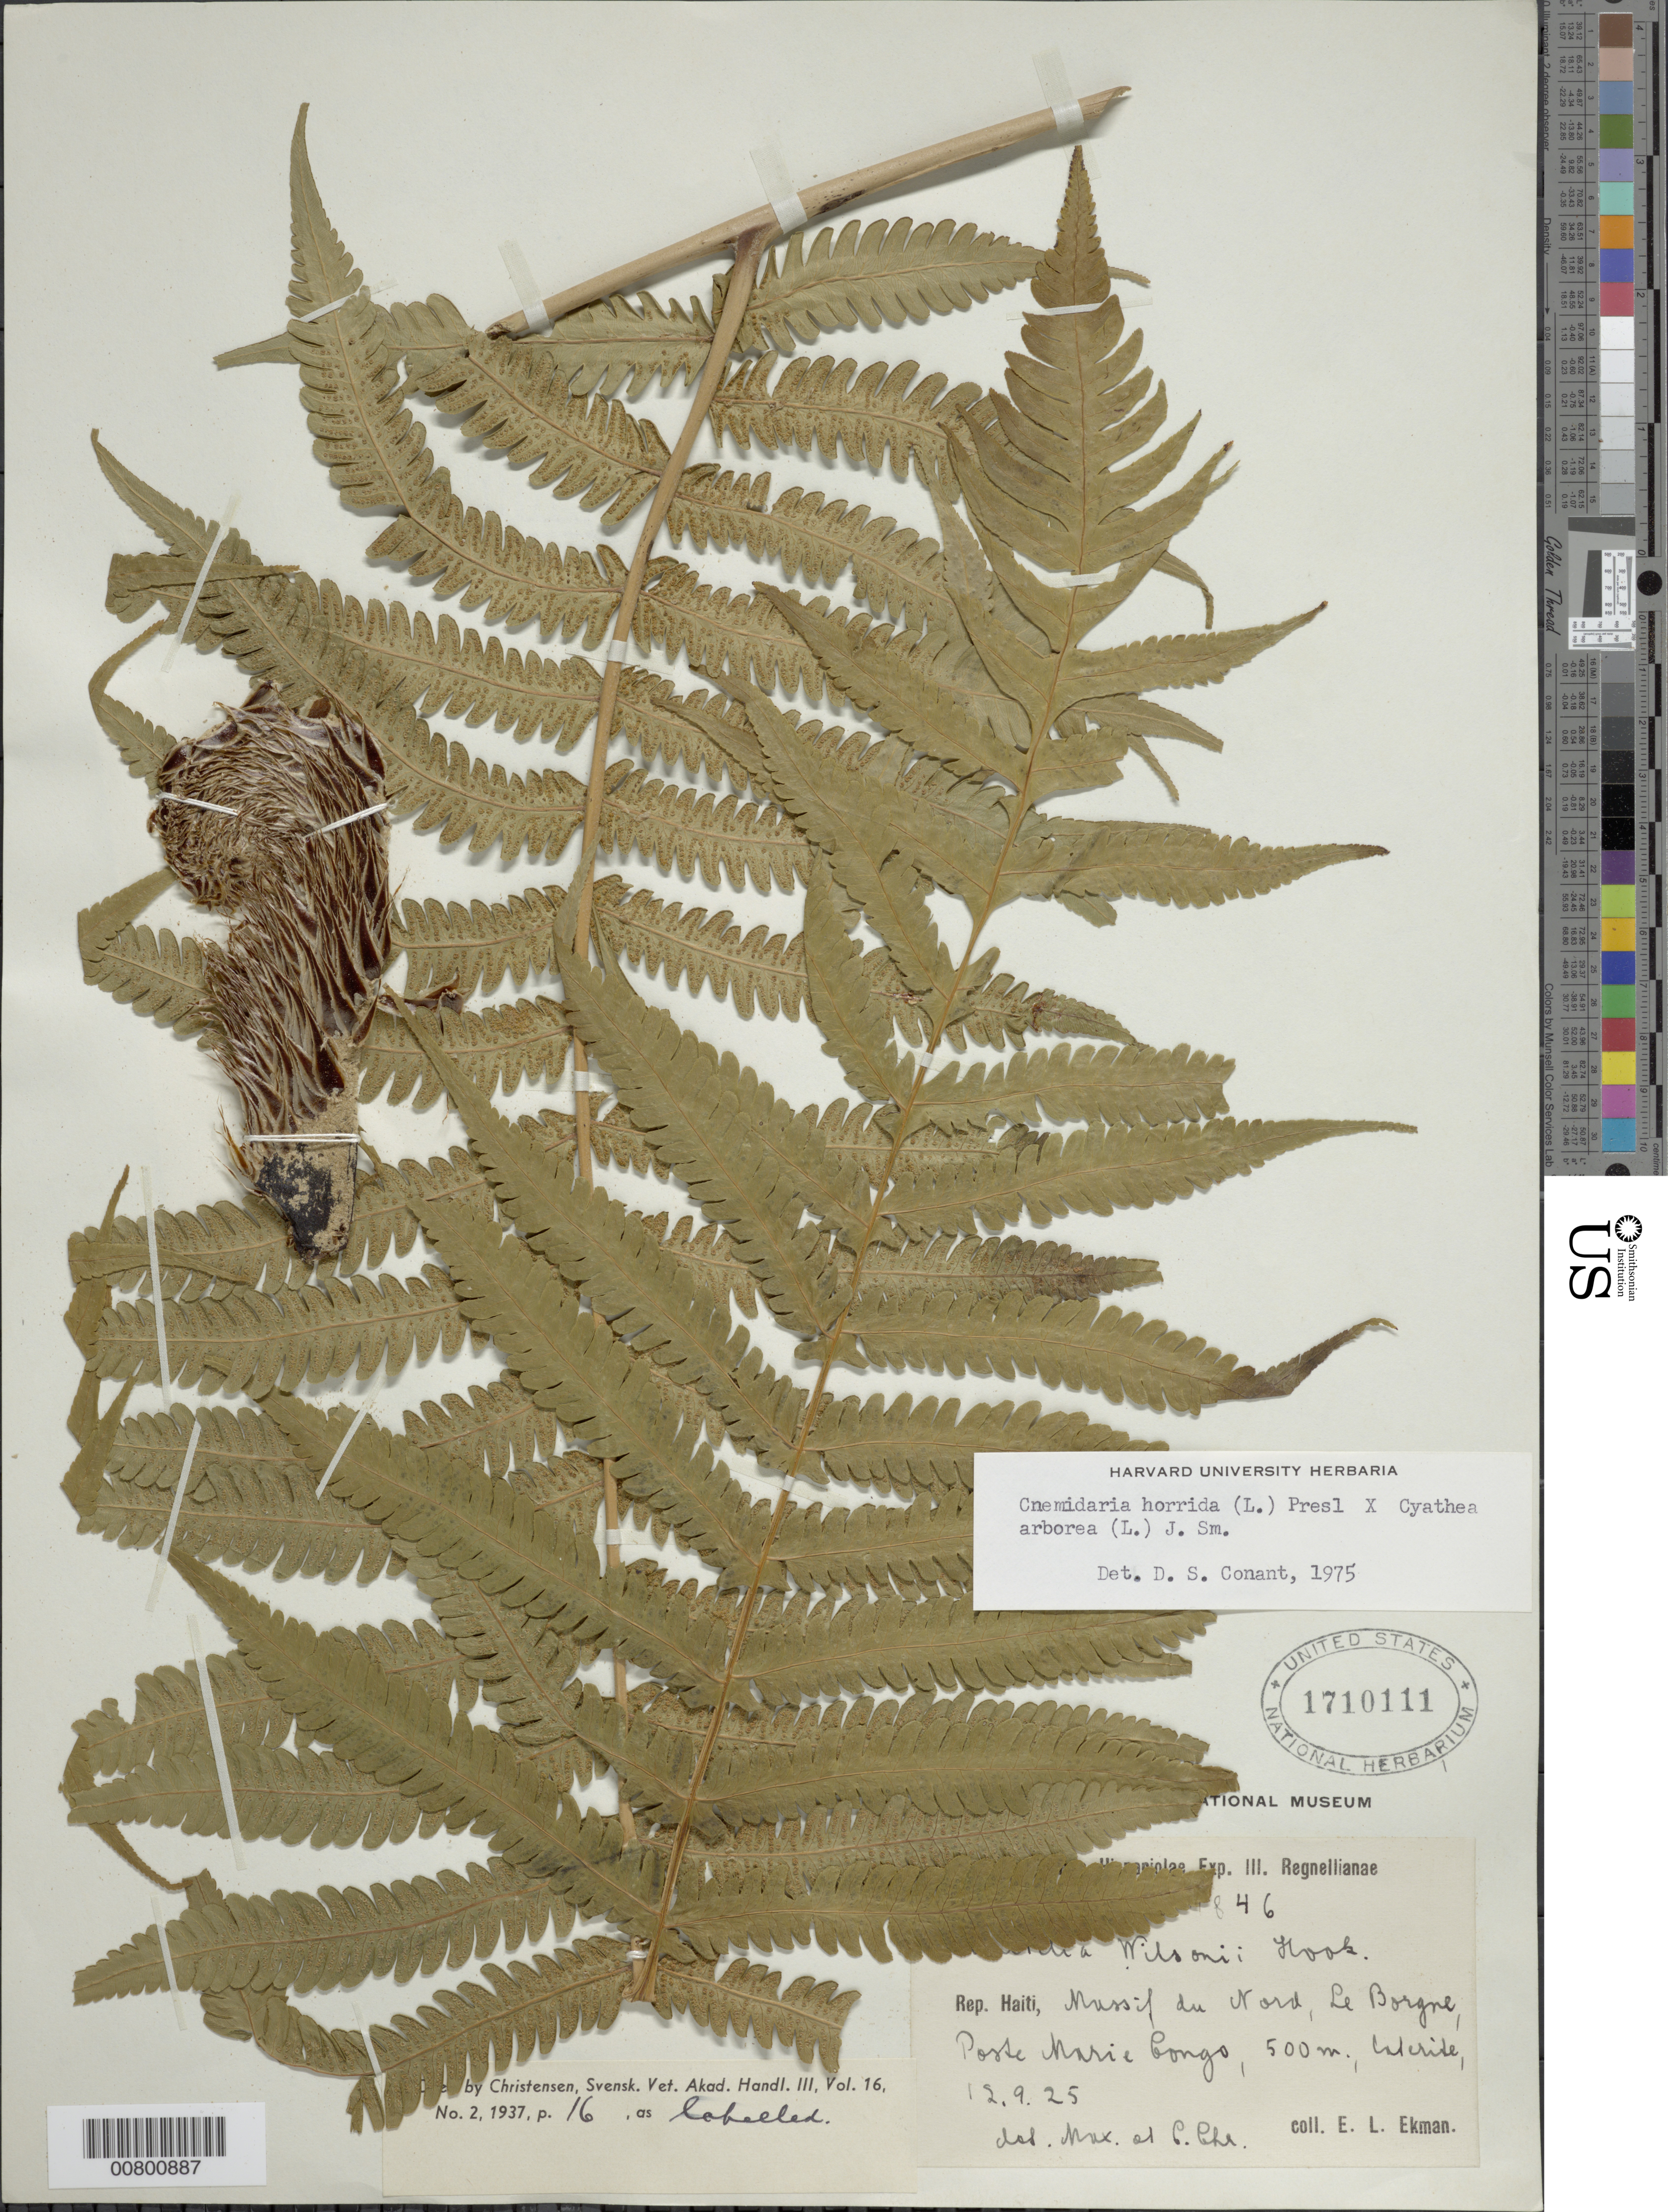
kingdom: Plantae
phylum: Tracheophyta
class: Polypodiopsida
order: Cyatheales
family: Cyatheaceae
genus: Cyathea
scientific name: Cyathea arborea x C. horrida (L.) Sm.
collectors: E. L. Ekman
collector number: H 4846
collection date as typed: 12 Sep 1925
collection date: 1925-09-12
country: Haiti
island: Hispaniola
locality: Massif du Nord, Le Borgne, Poste Marie Congo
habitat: Laterite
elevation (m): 500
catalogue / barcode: US 1710111